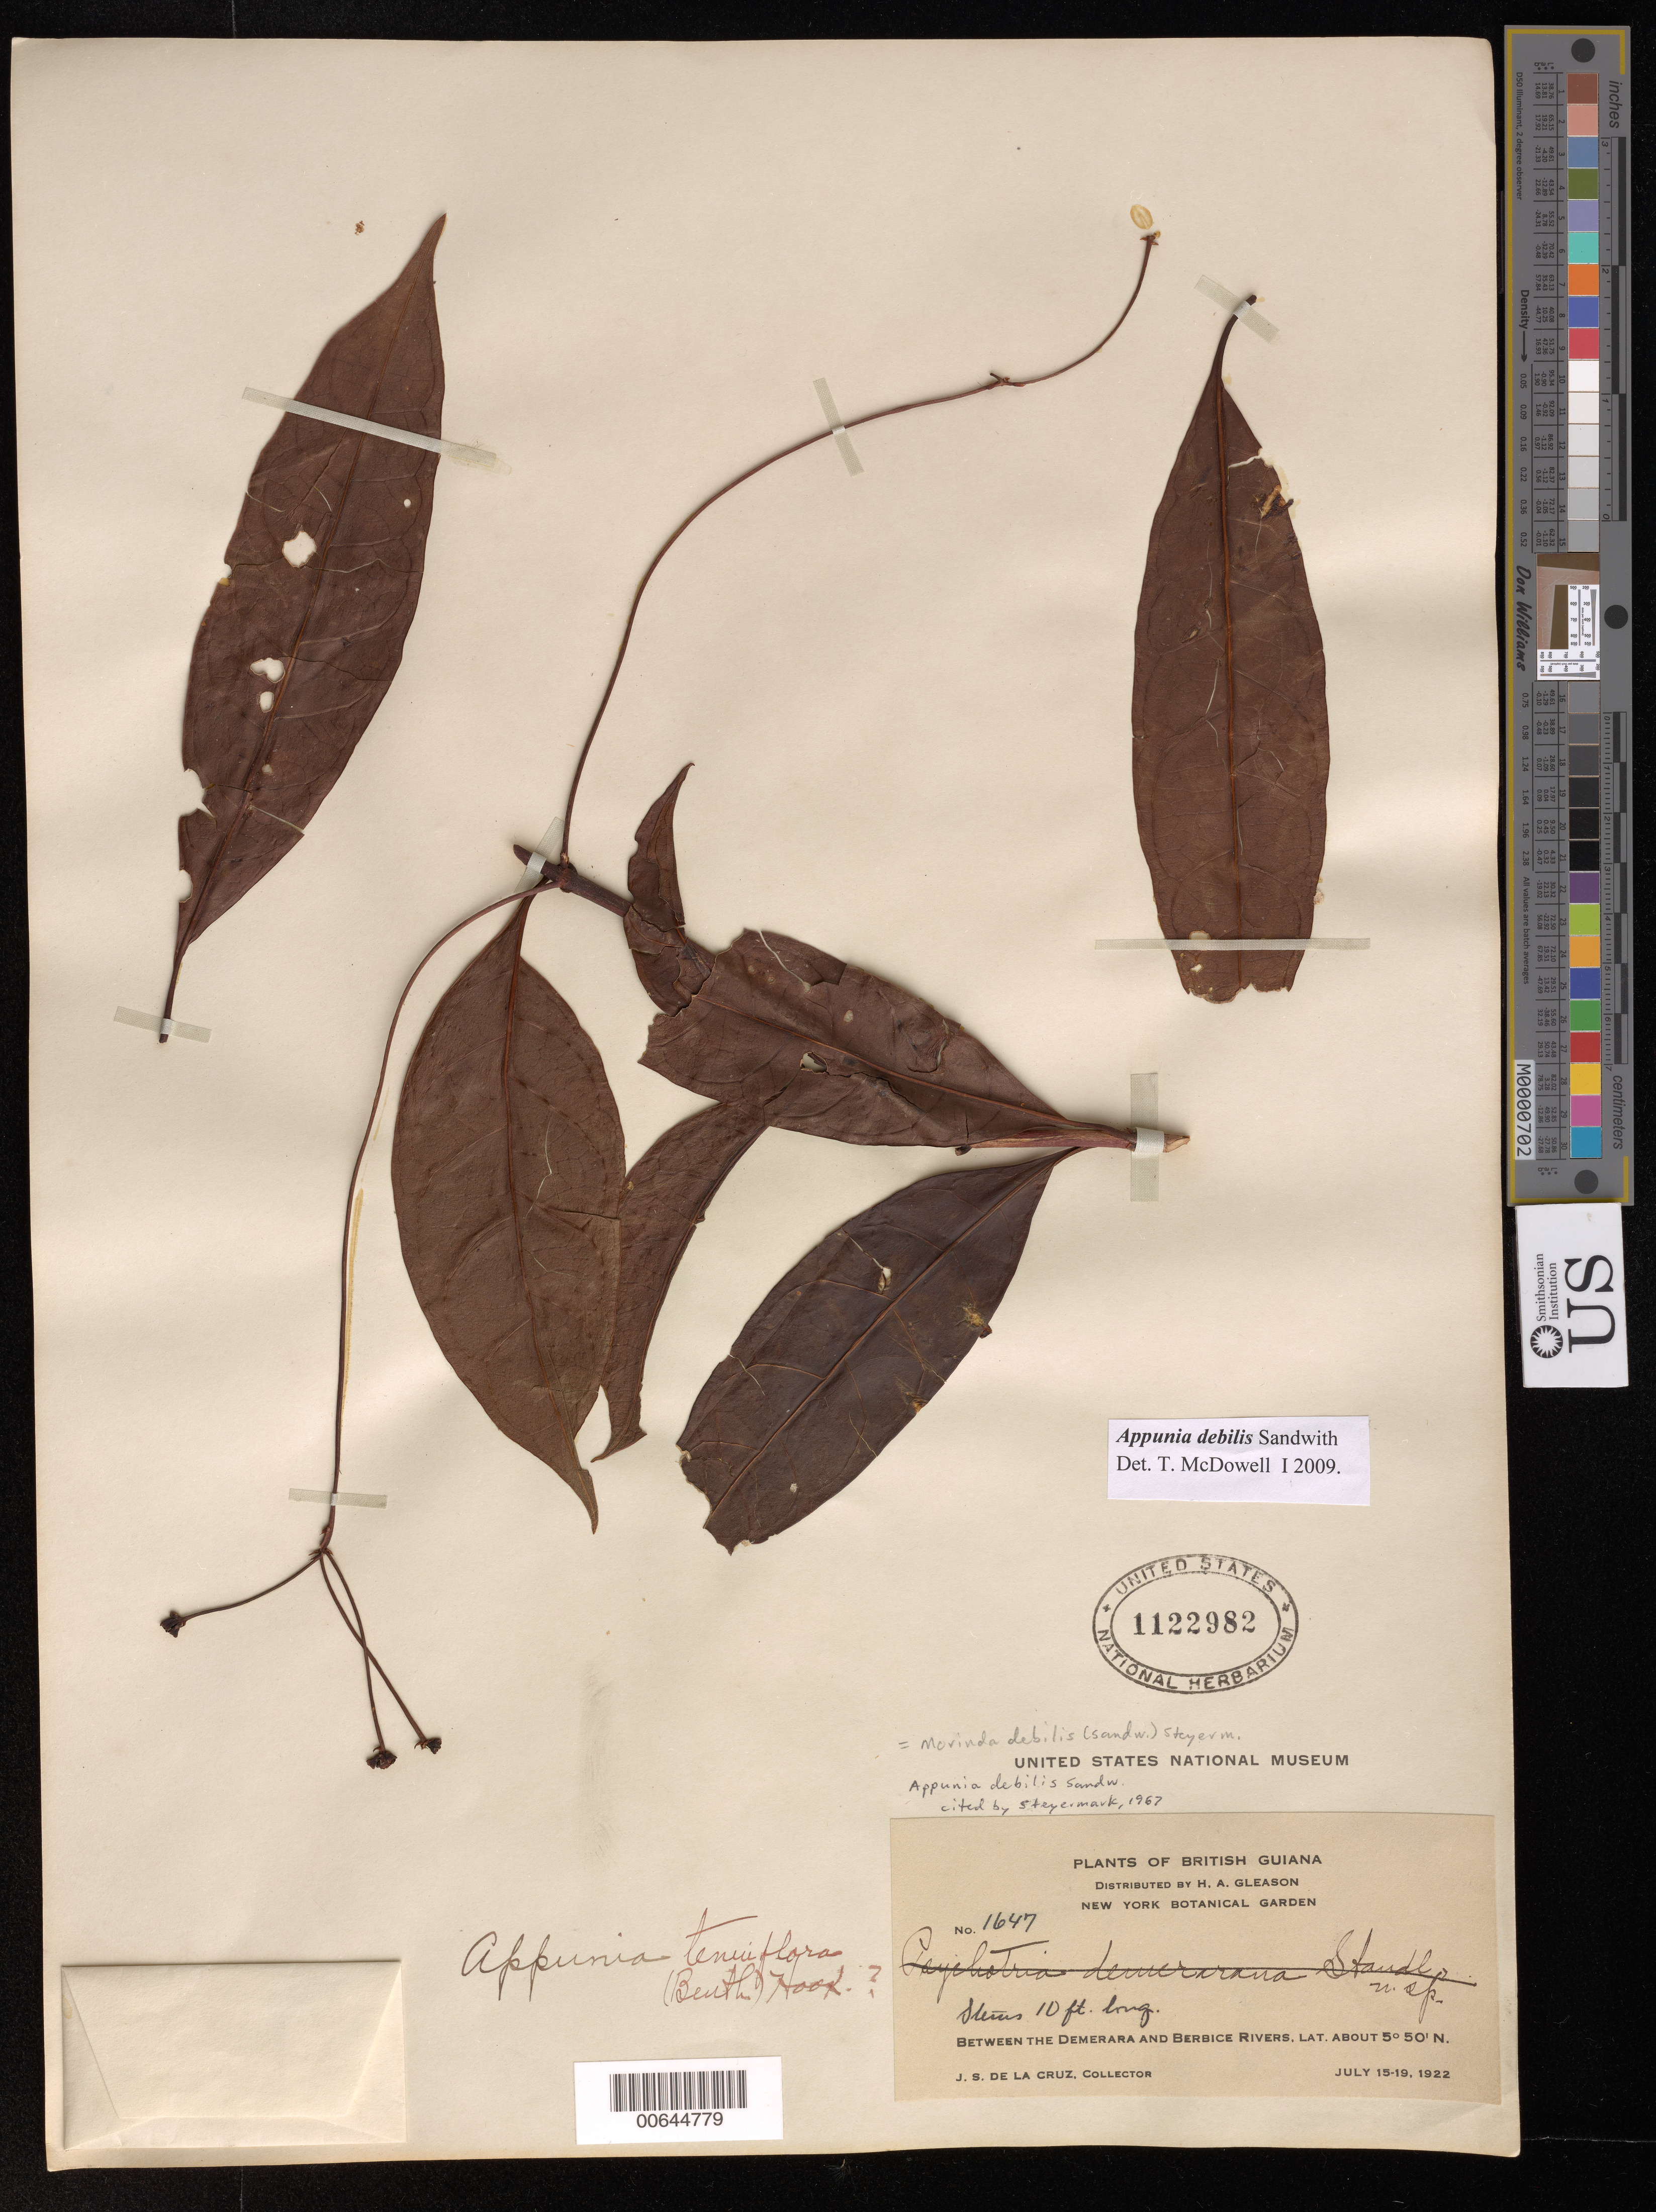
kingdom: Plantae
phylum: Tracheophyta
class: Magnoliopsida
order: Gentianales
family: Rubiaceae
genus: Appunia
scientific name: Appunia debilis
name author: Sandwith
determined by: McDowell, T.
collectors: J. S. de la Cruz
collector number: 1647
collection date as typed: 15-Jul-22 to 19-Jul-22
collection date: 1922-07-15/1922-07-19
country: Guyana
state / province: U. Demerara-Berbice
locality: Demerara River to the Berbice River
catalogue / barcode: US 1122982